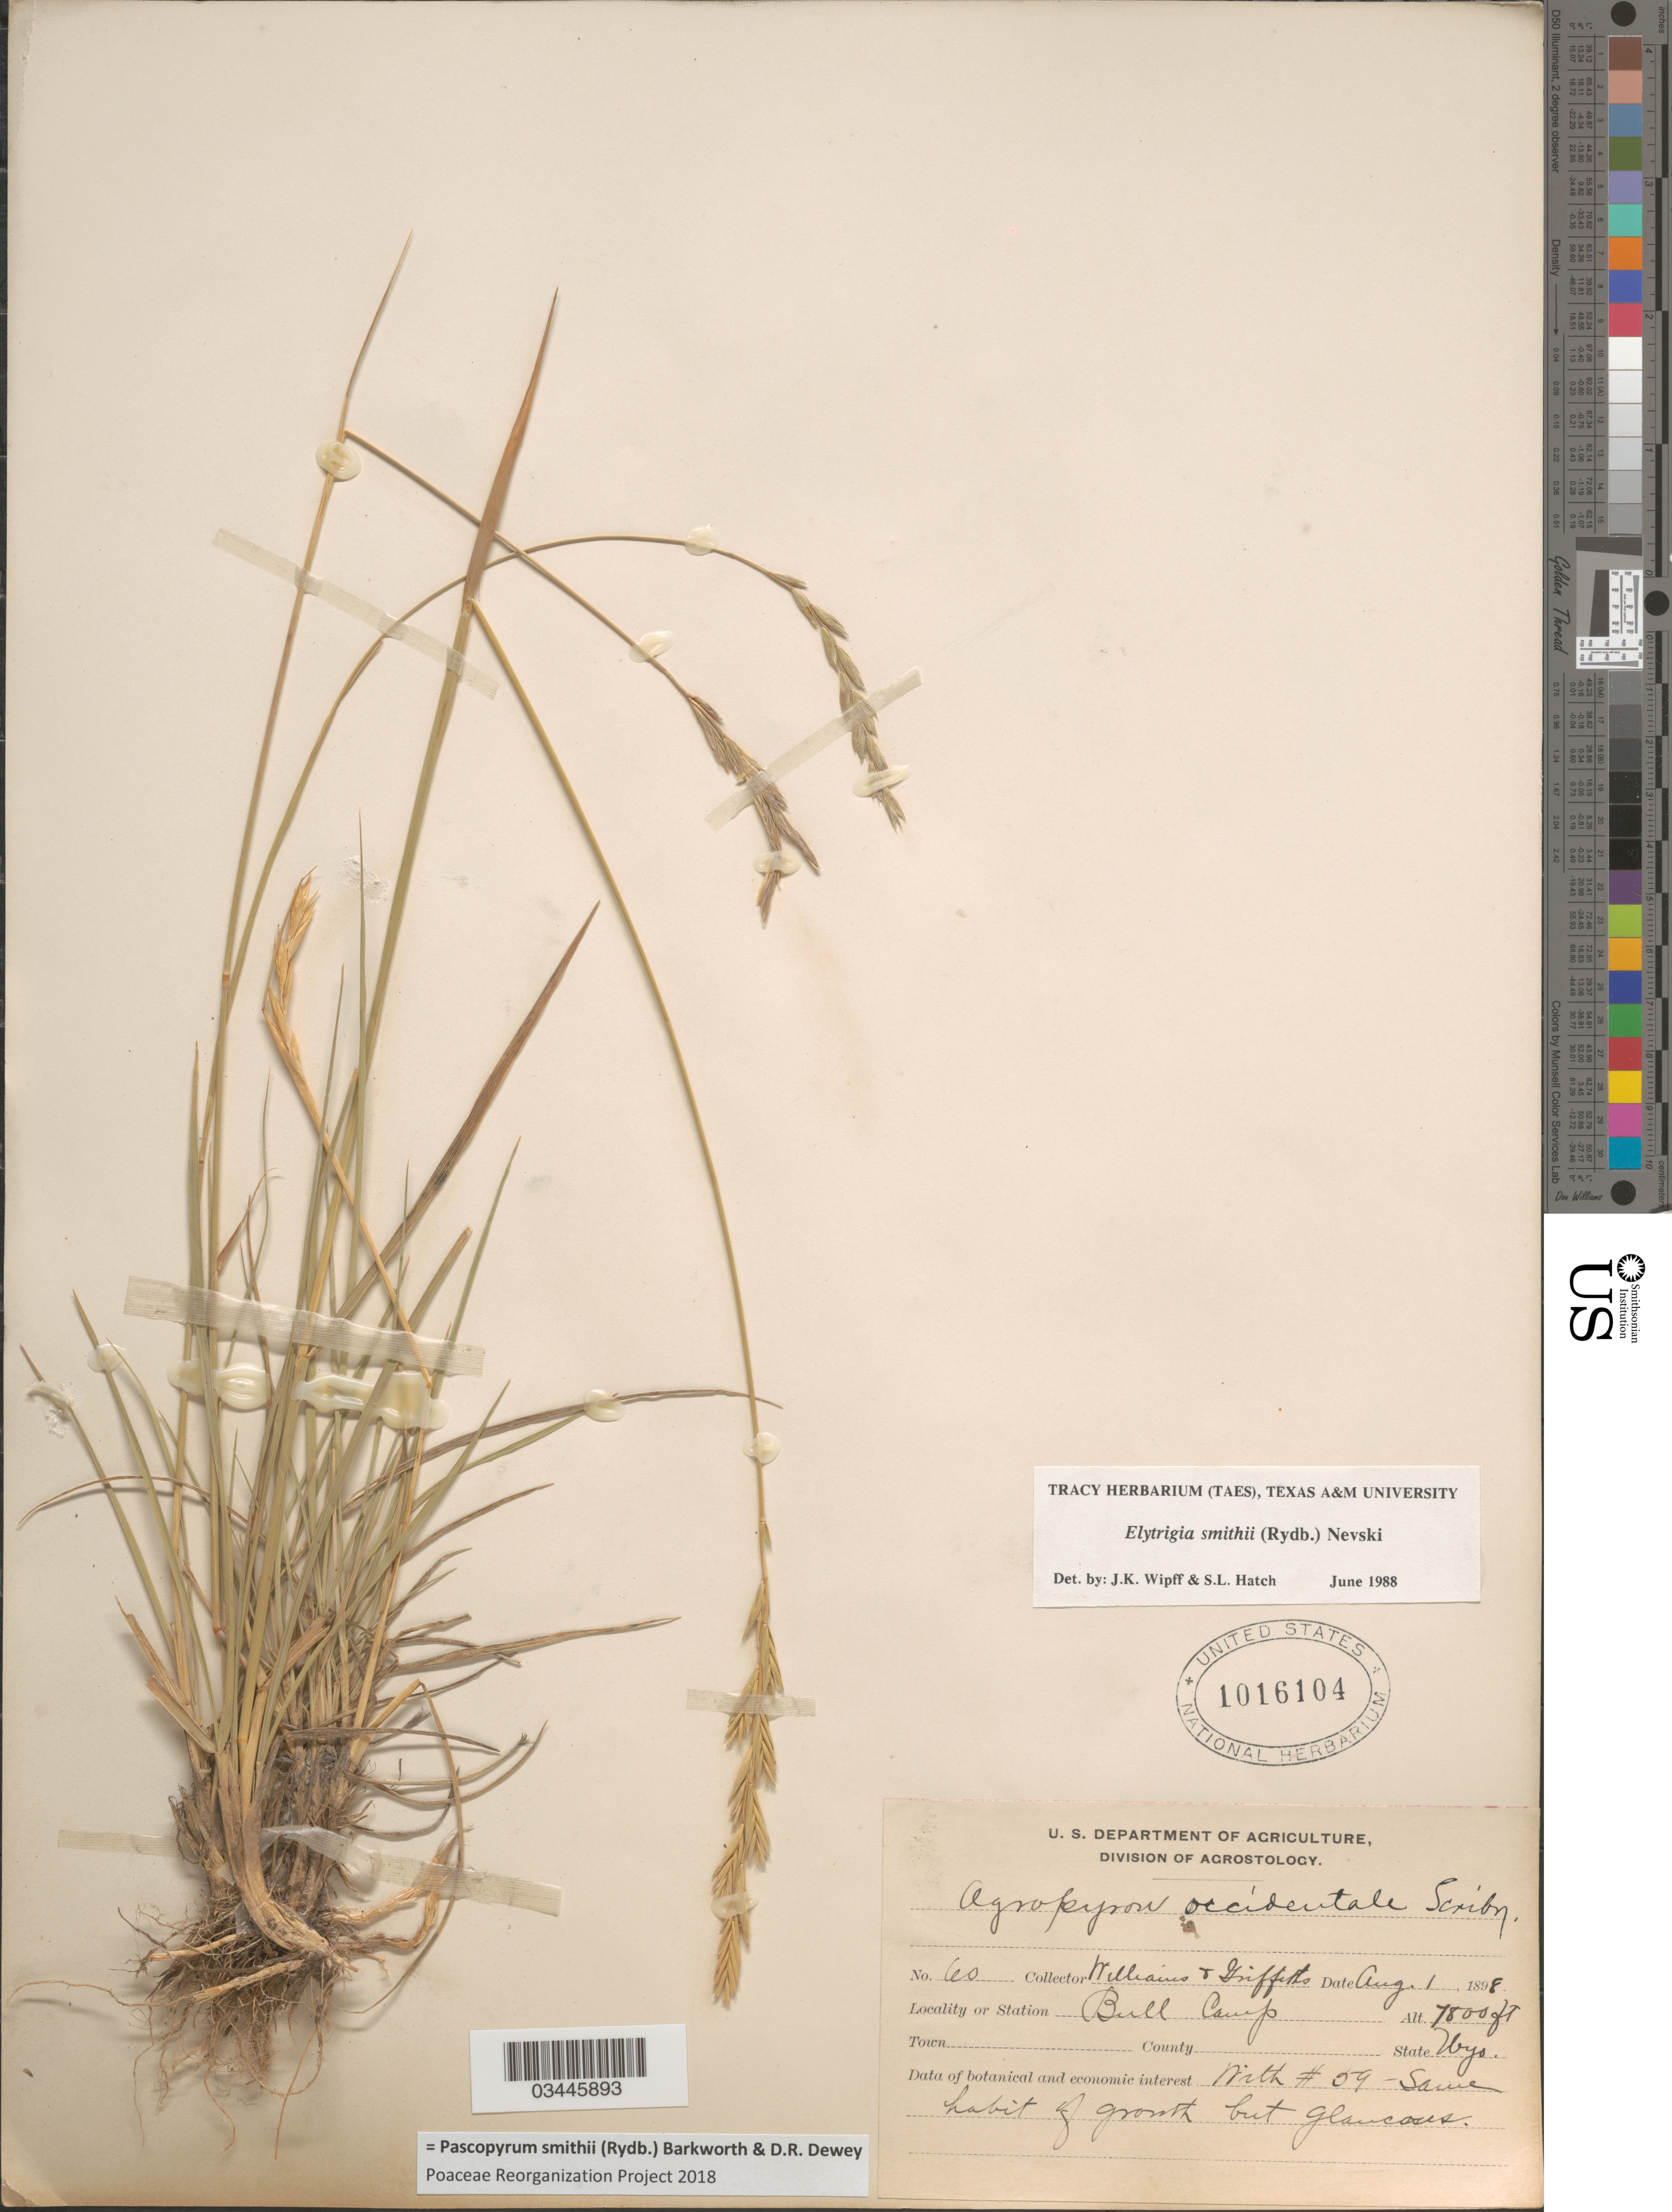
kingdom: Plantae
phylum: Tracheophyta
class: Liliopsida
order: Poales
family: Poaceae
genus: Pascopyrum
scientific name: Pascopyrum smithii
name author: (Rydb.) Barkworth & Dewey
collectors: -- Williams & -- Griffiths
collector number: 60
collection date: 1898-08-01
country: United States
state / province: Wyoming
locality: Bull Camp.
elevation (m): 2377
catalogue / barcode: US 1016104